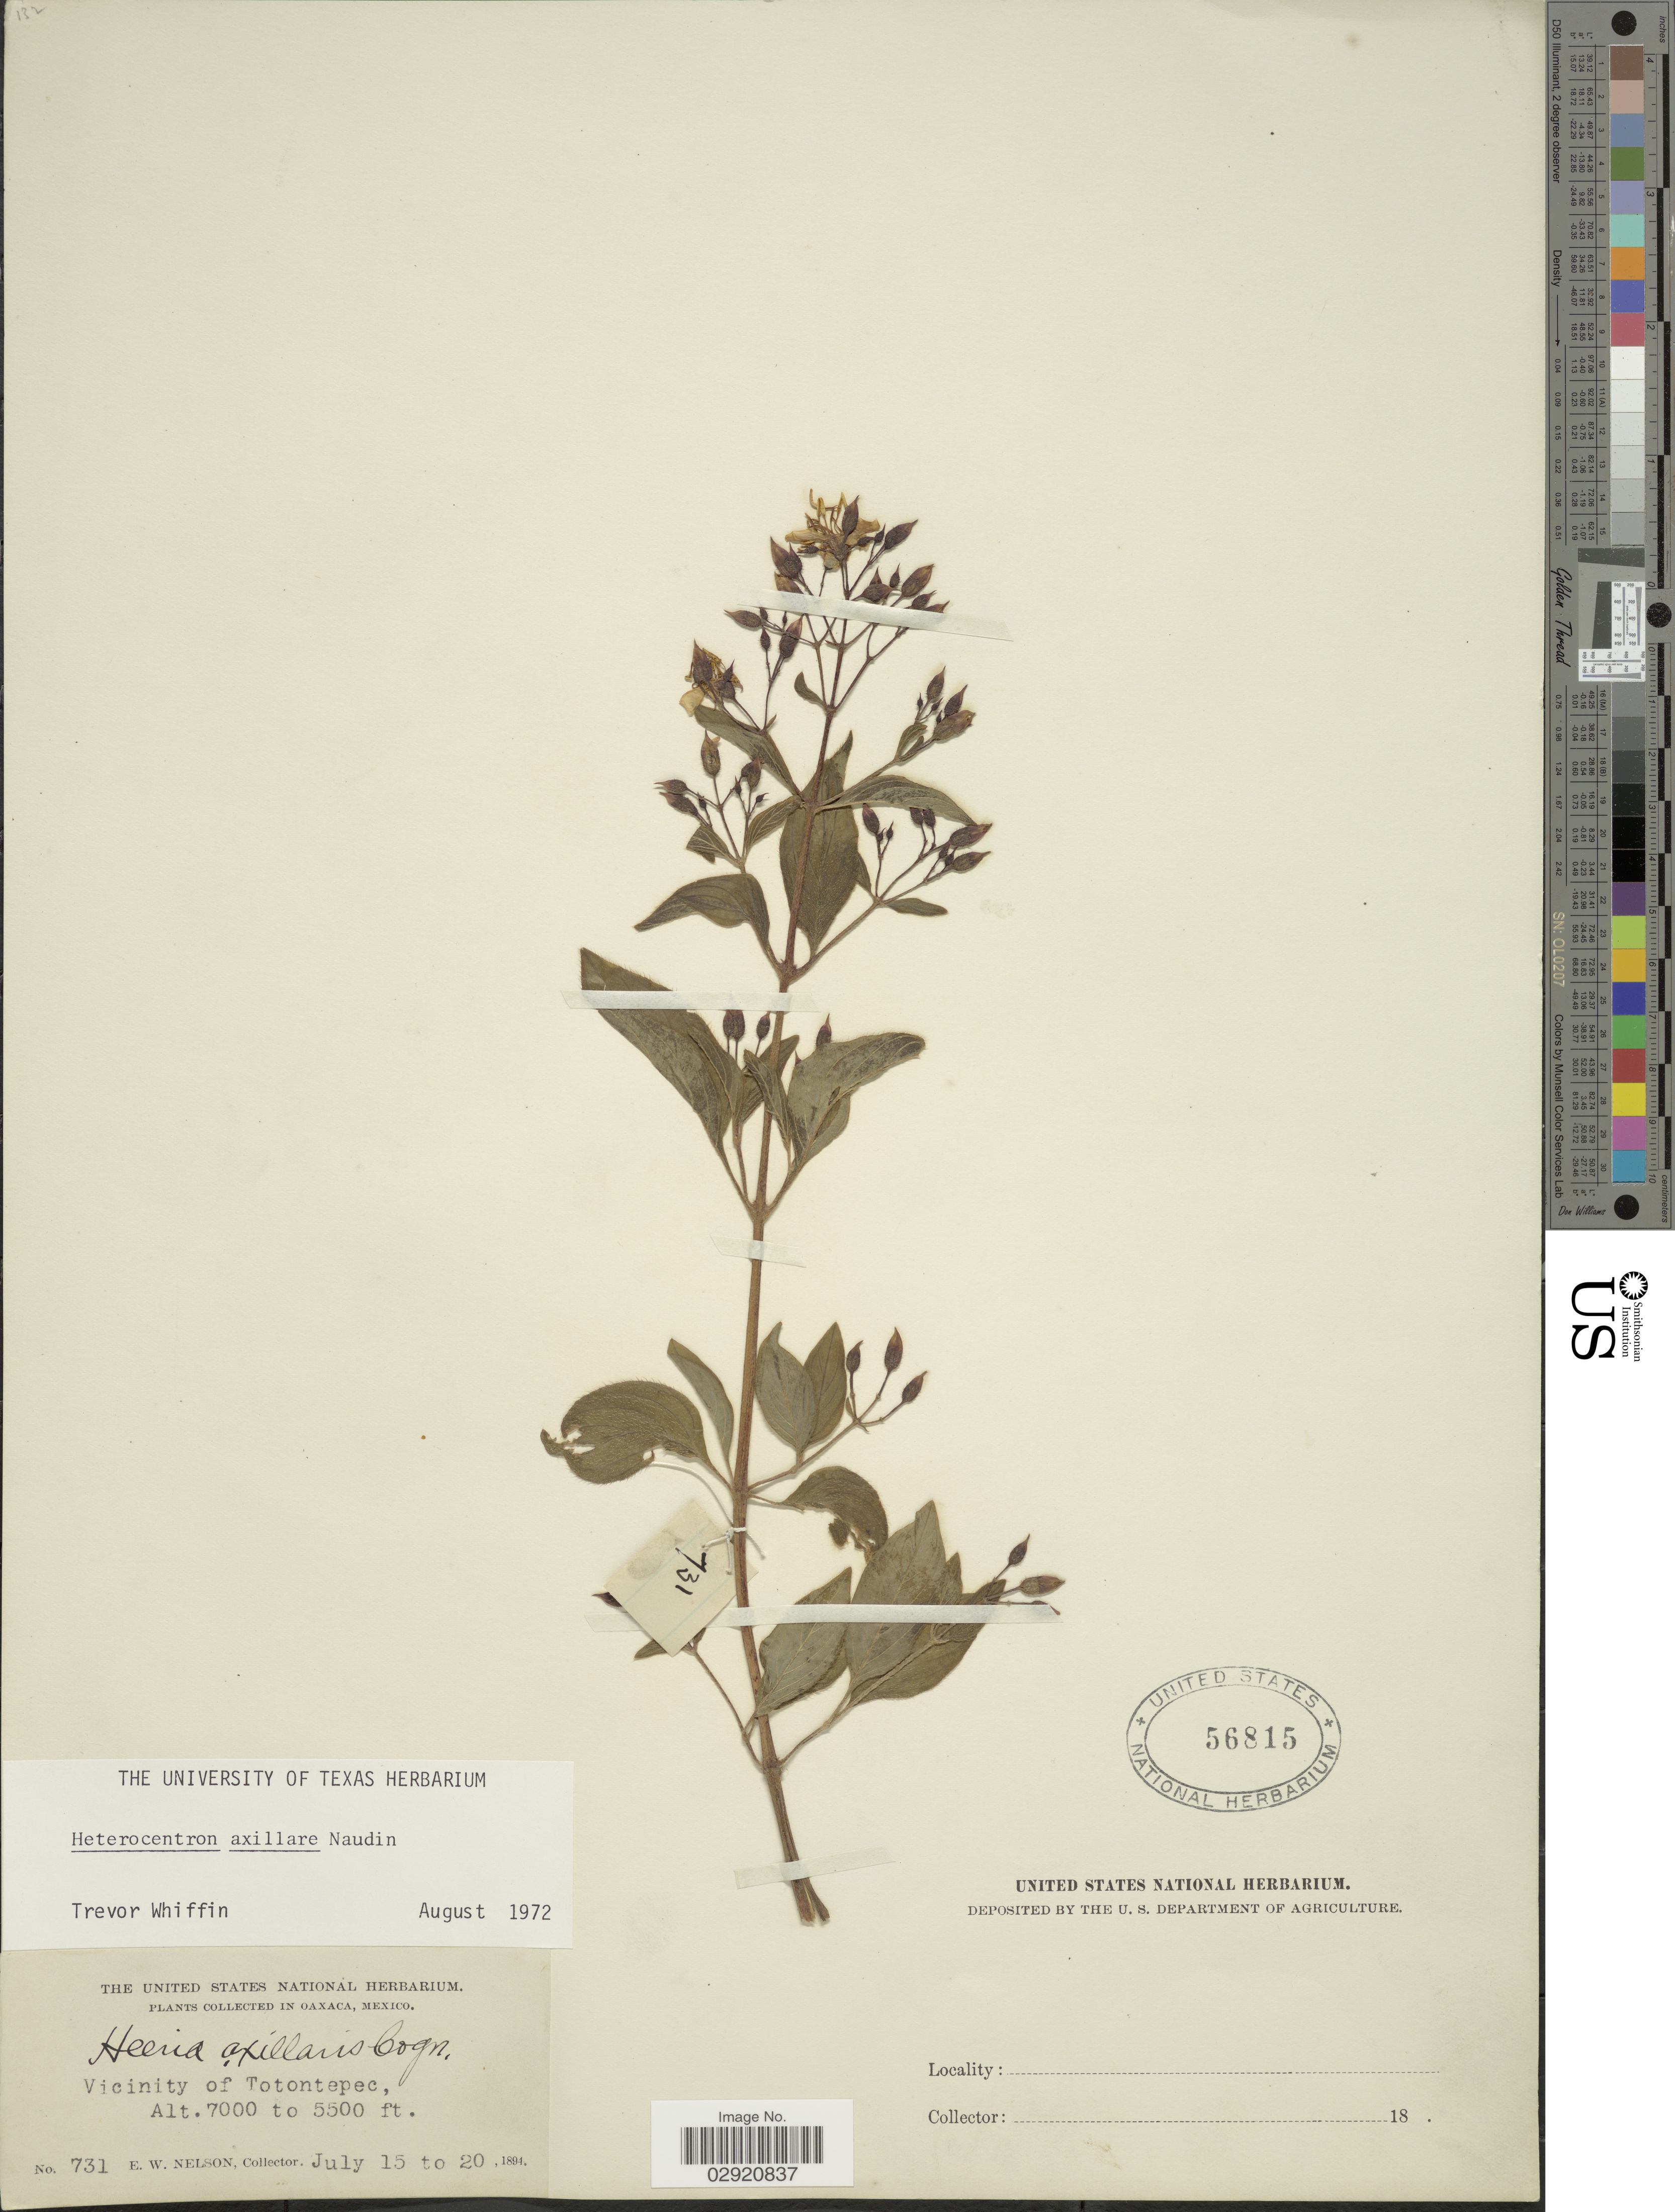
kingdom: Plantae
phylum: Tracheophyta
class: Magnoliopsida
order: Myrtales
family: Melastomataceae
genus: Heterocentron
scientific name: Heterocentron axillare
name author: Naudin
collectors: E. W. Nelson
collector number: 731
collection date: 1894-07-15/1894-07-20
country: Mexico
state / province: Oaxaca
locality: Vicinity of Totontepec.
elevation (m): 1676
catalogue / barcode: US 56815